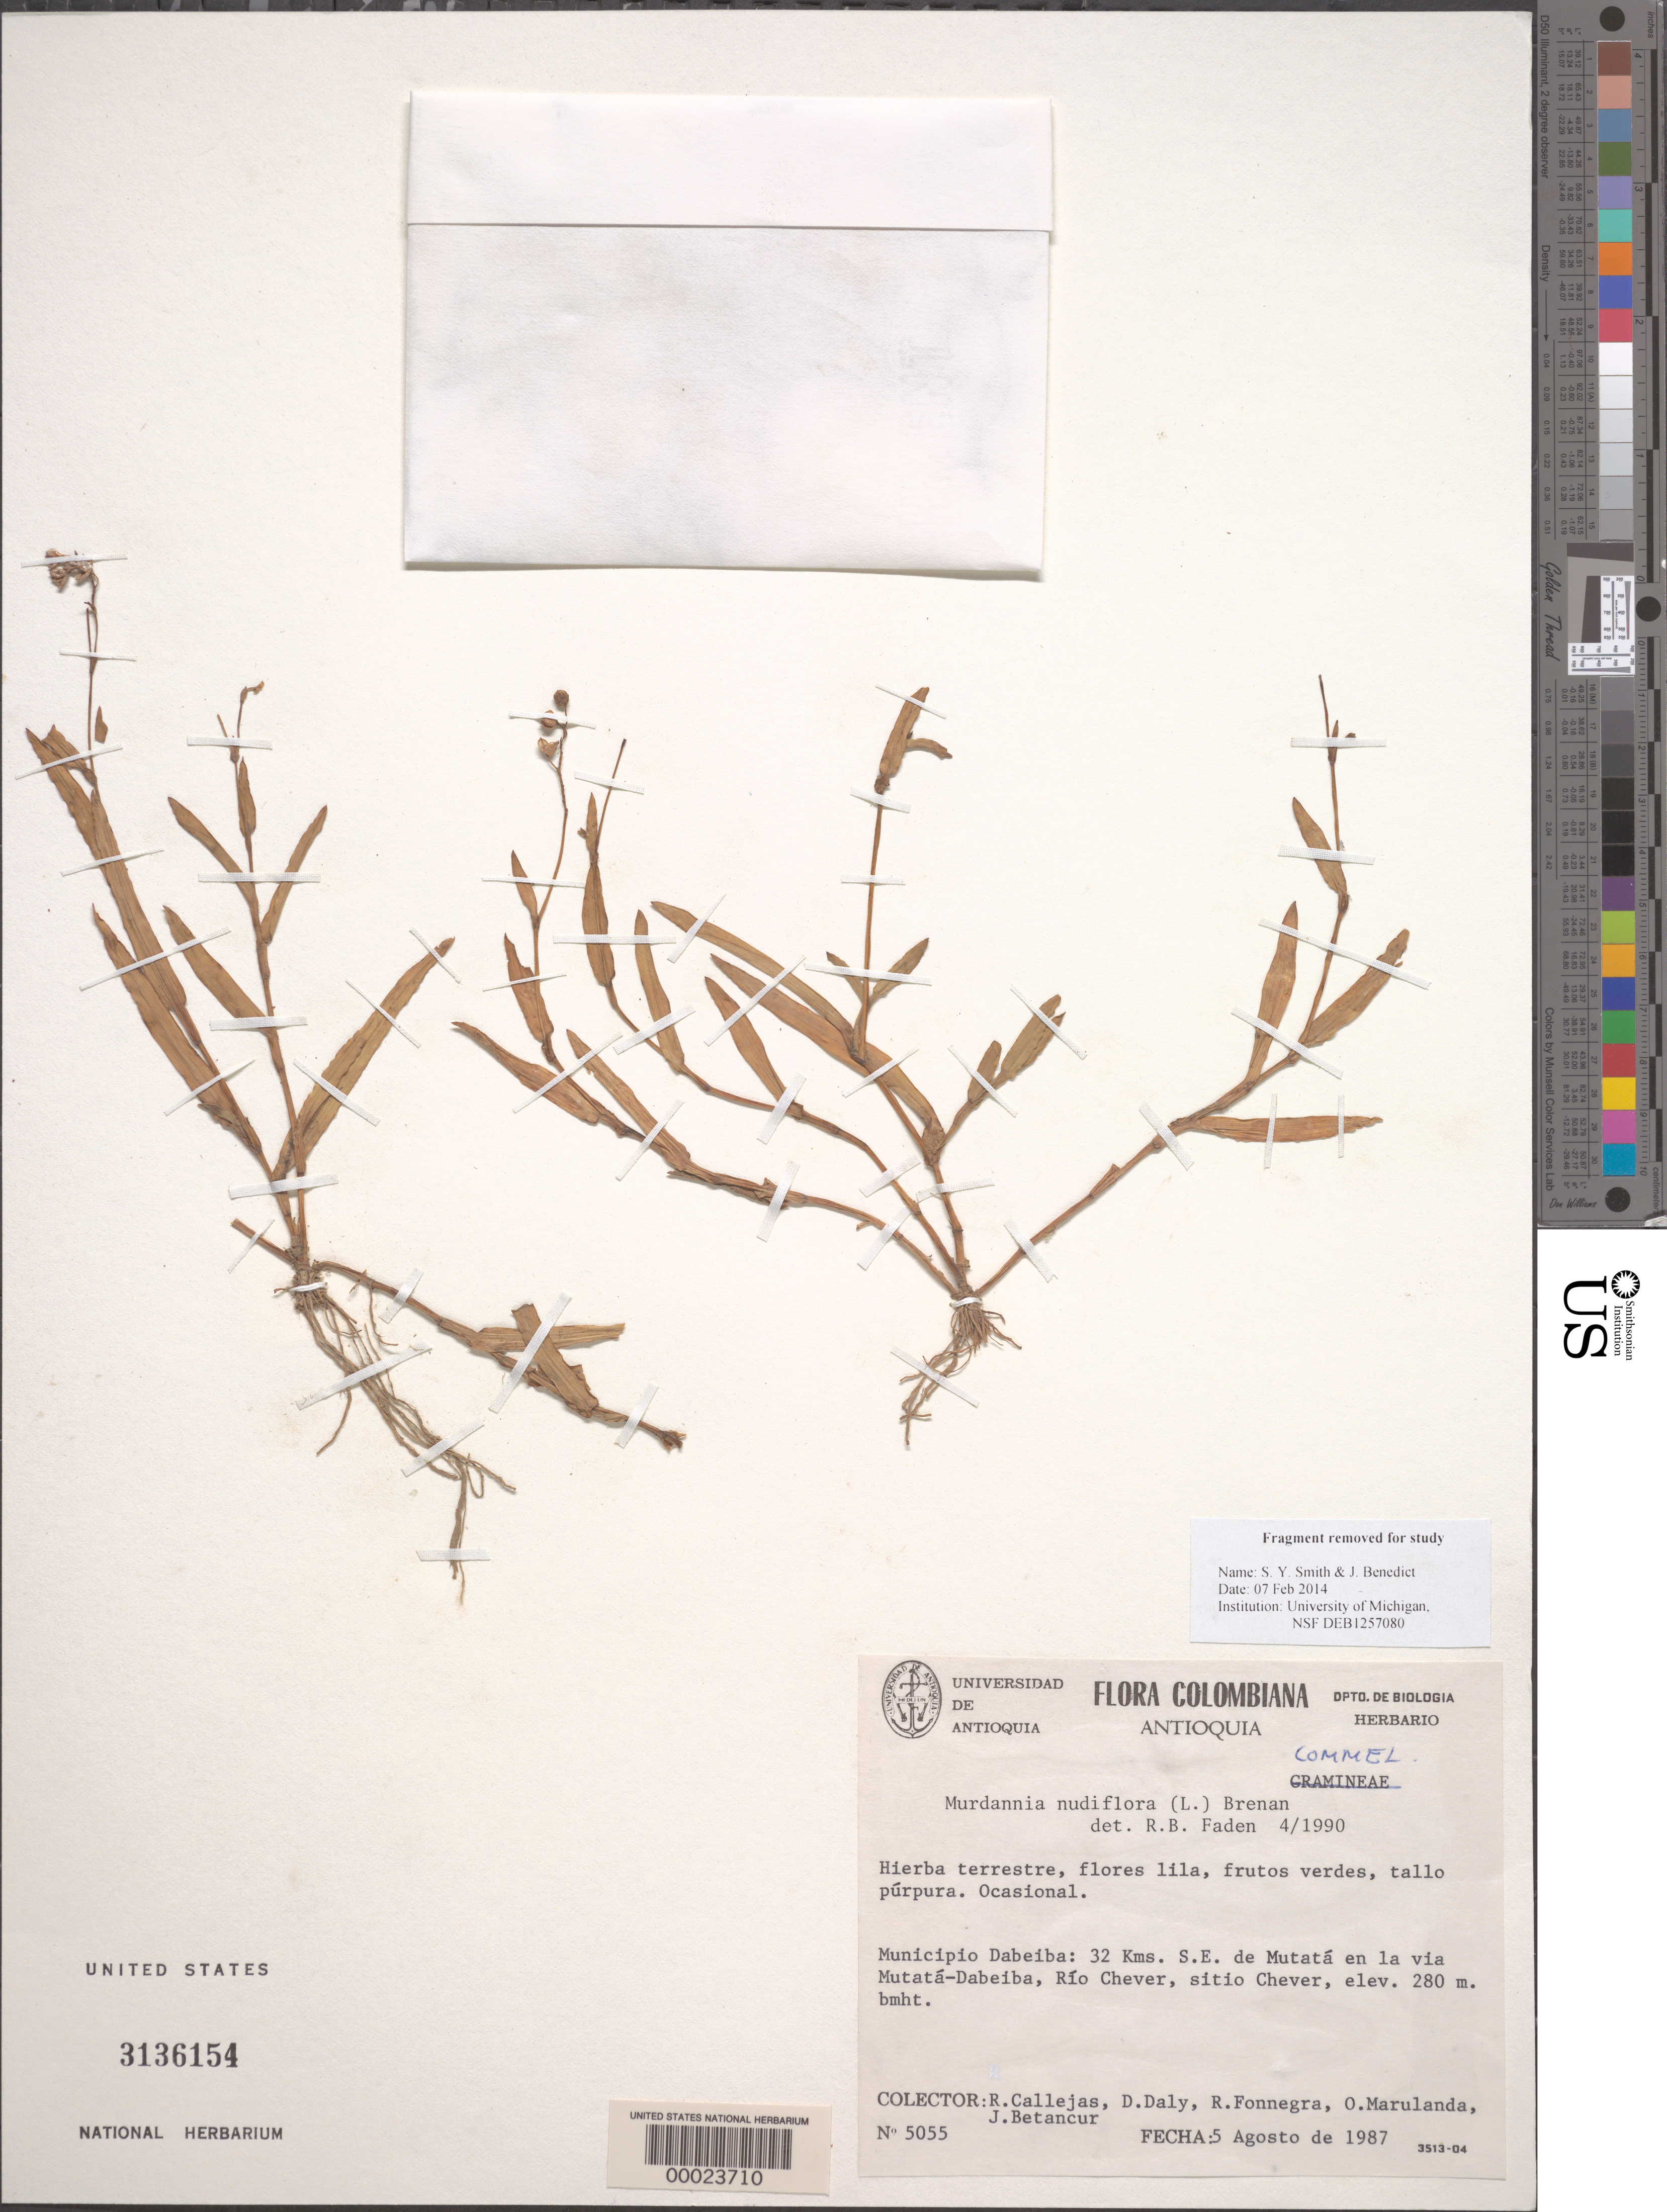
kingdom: Plantae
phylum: Tracheophyta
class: Liliopsida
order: Commelinales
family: Commelinaceae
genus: Murdannia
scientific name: Murdannia nudiflora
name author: (L.) Brenan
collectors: R. Callejas, D. C. Daly, R. Fonnegra G., O. Marulanda & J. C. Betancur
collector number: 5055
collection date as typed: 05 Aug 1987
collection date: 1987-08-05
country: Colombia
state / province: Antioquia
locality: Dabeiba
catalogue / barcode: US 3136154